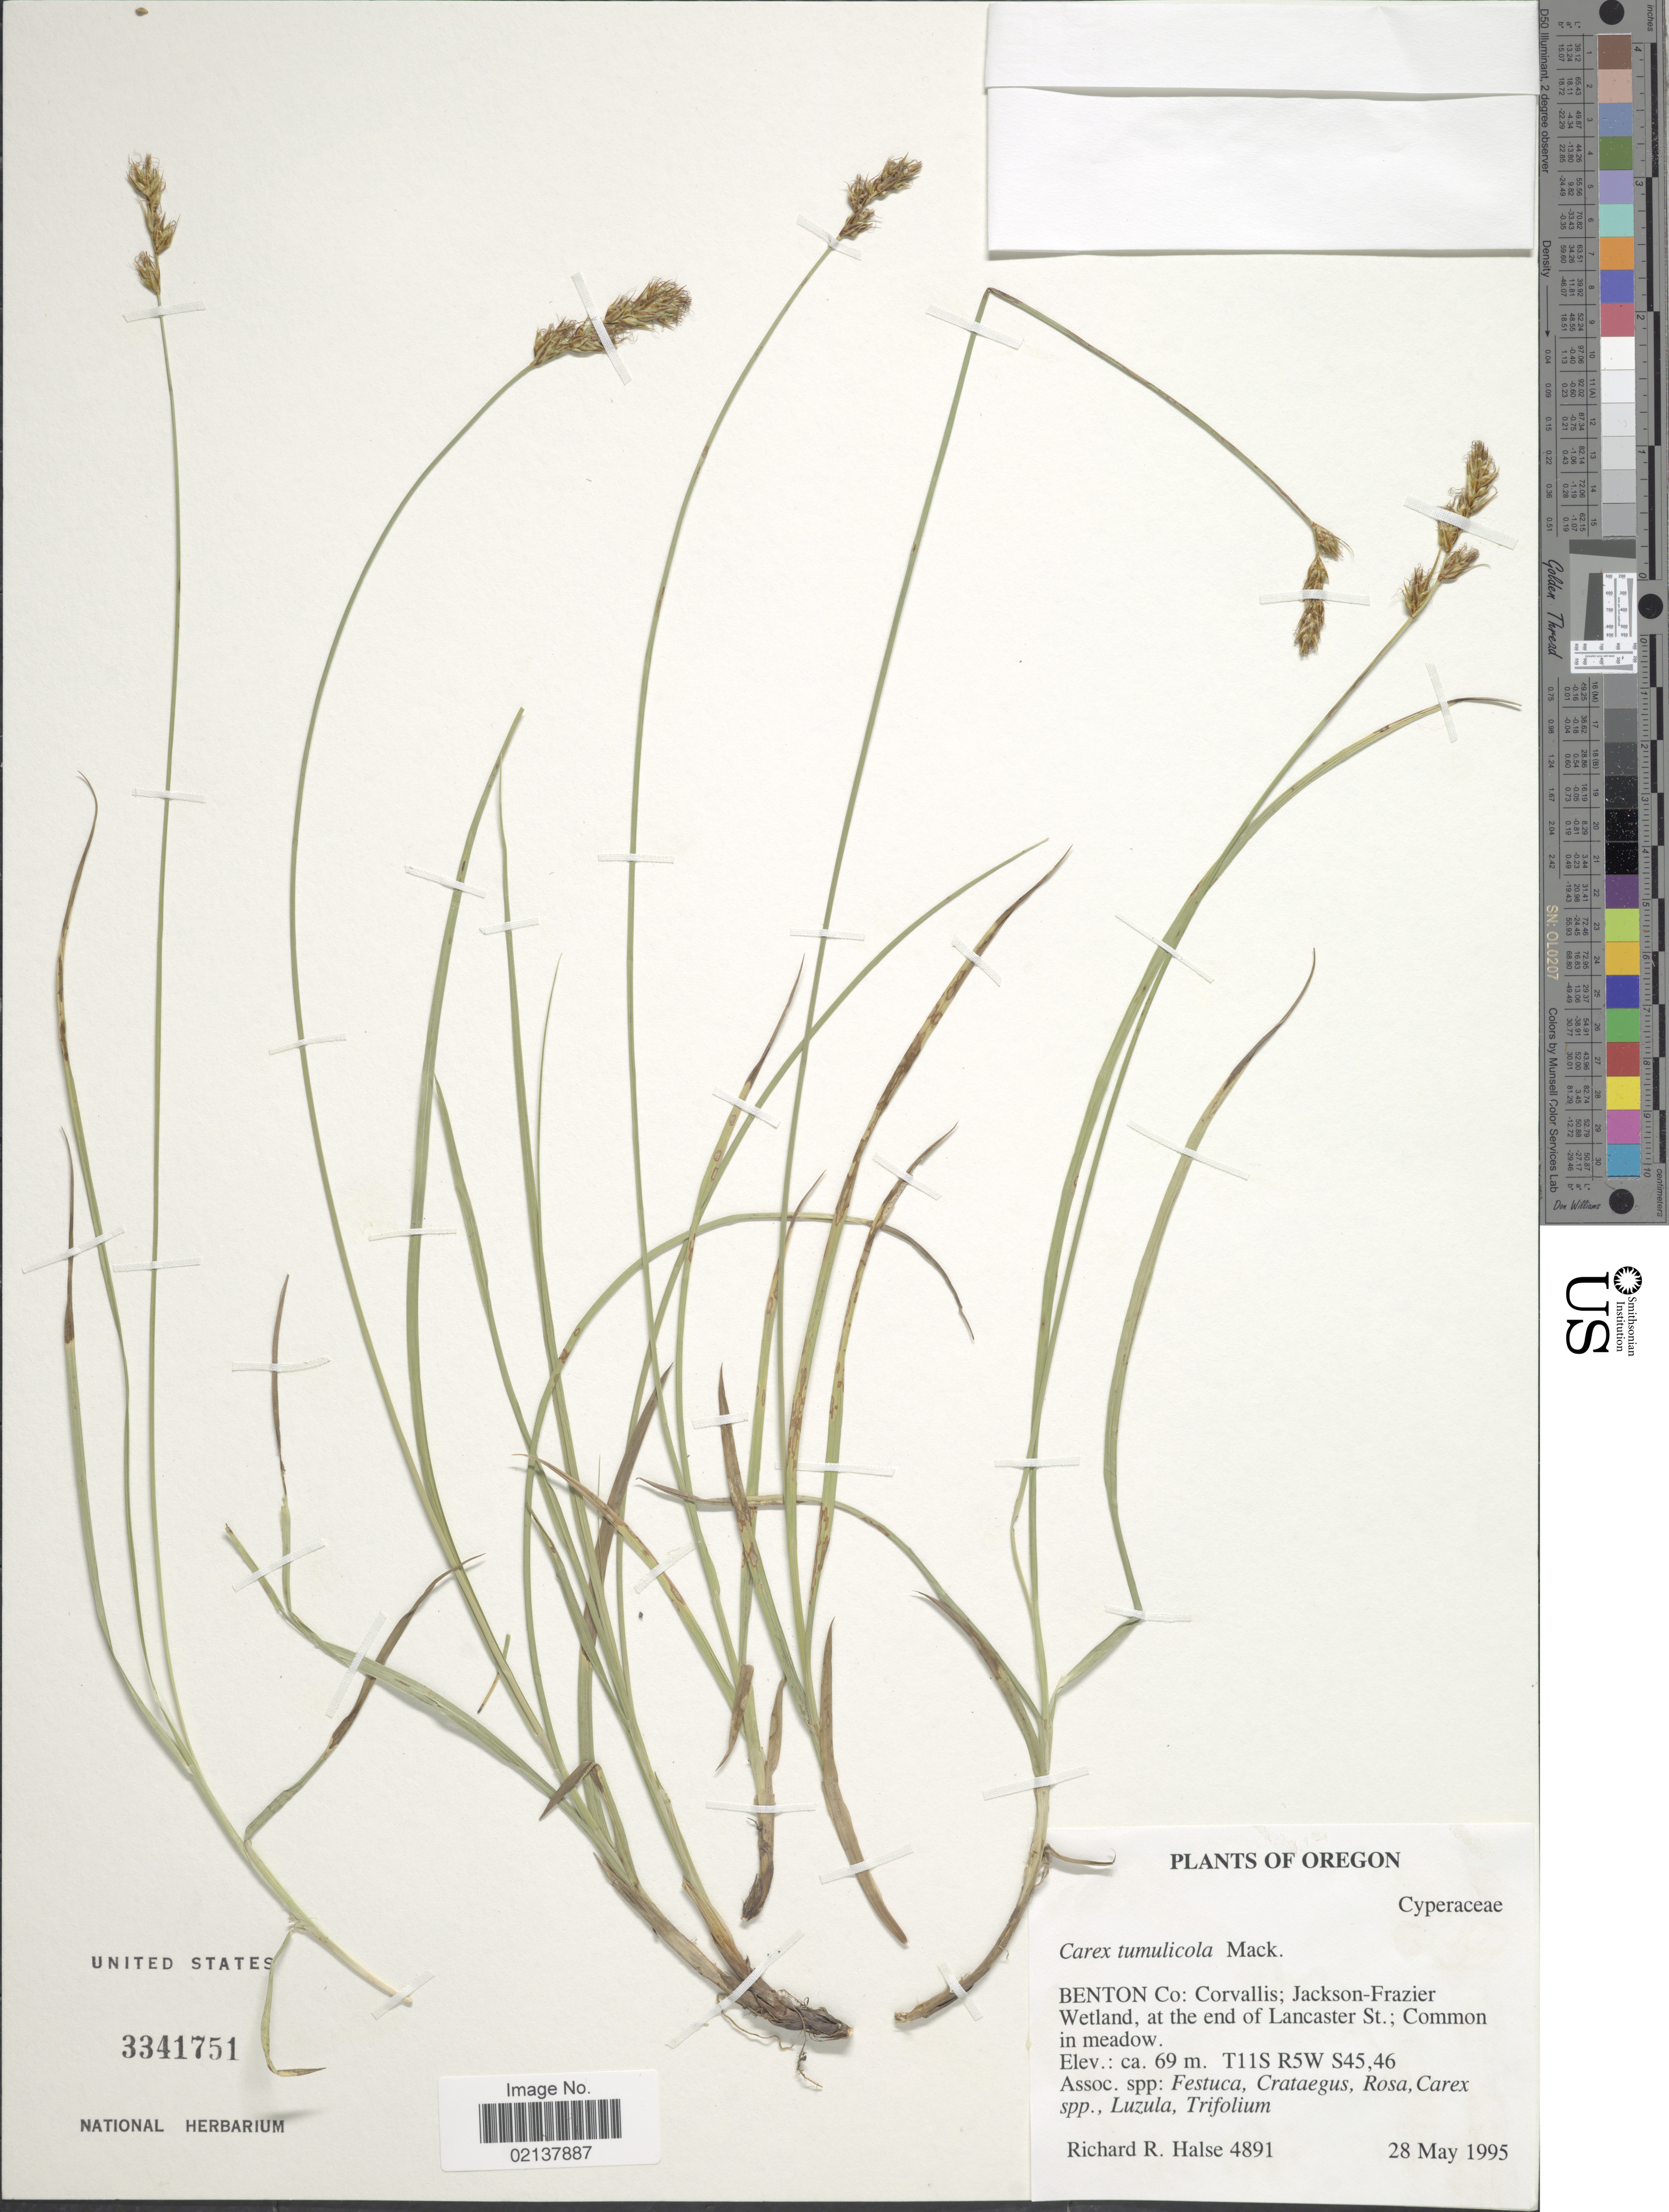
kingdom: Plantae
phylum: Tracheophyta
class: Liliopsida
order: Poales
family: Cyperaceae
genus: Carex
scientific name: Carex tumulicola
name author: Mack.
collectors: R. Halse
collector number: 4891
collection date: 1995-05-28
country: United States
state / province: Oregon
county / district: Benton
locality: Benton Co: Corvallis; Jackson-Frazier Wetland, at the end of Lancaster St.; Common in meadow, T11S R5W S45, 46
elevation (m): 69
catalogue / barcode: US 3341751